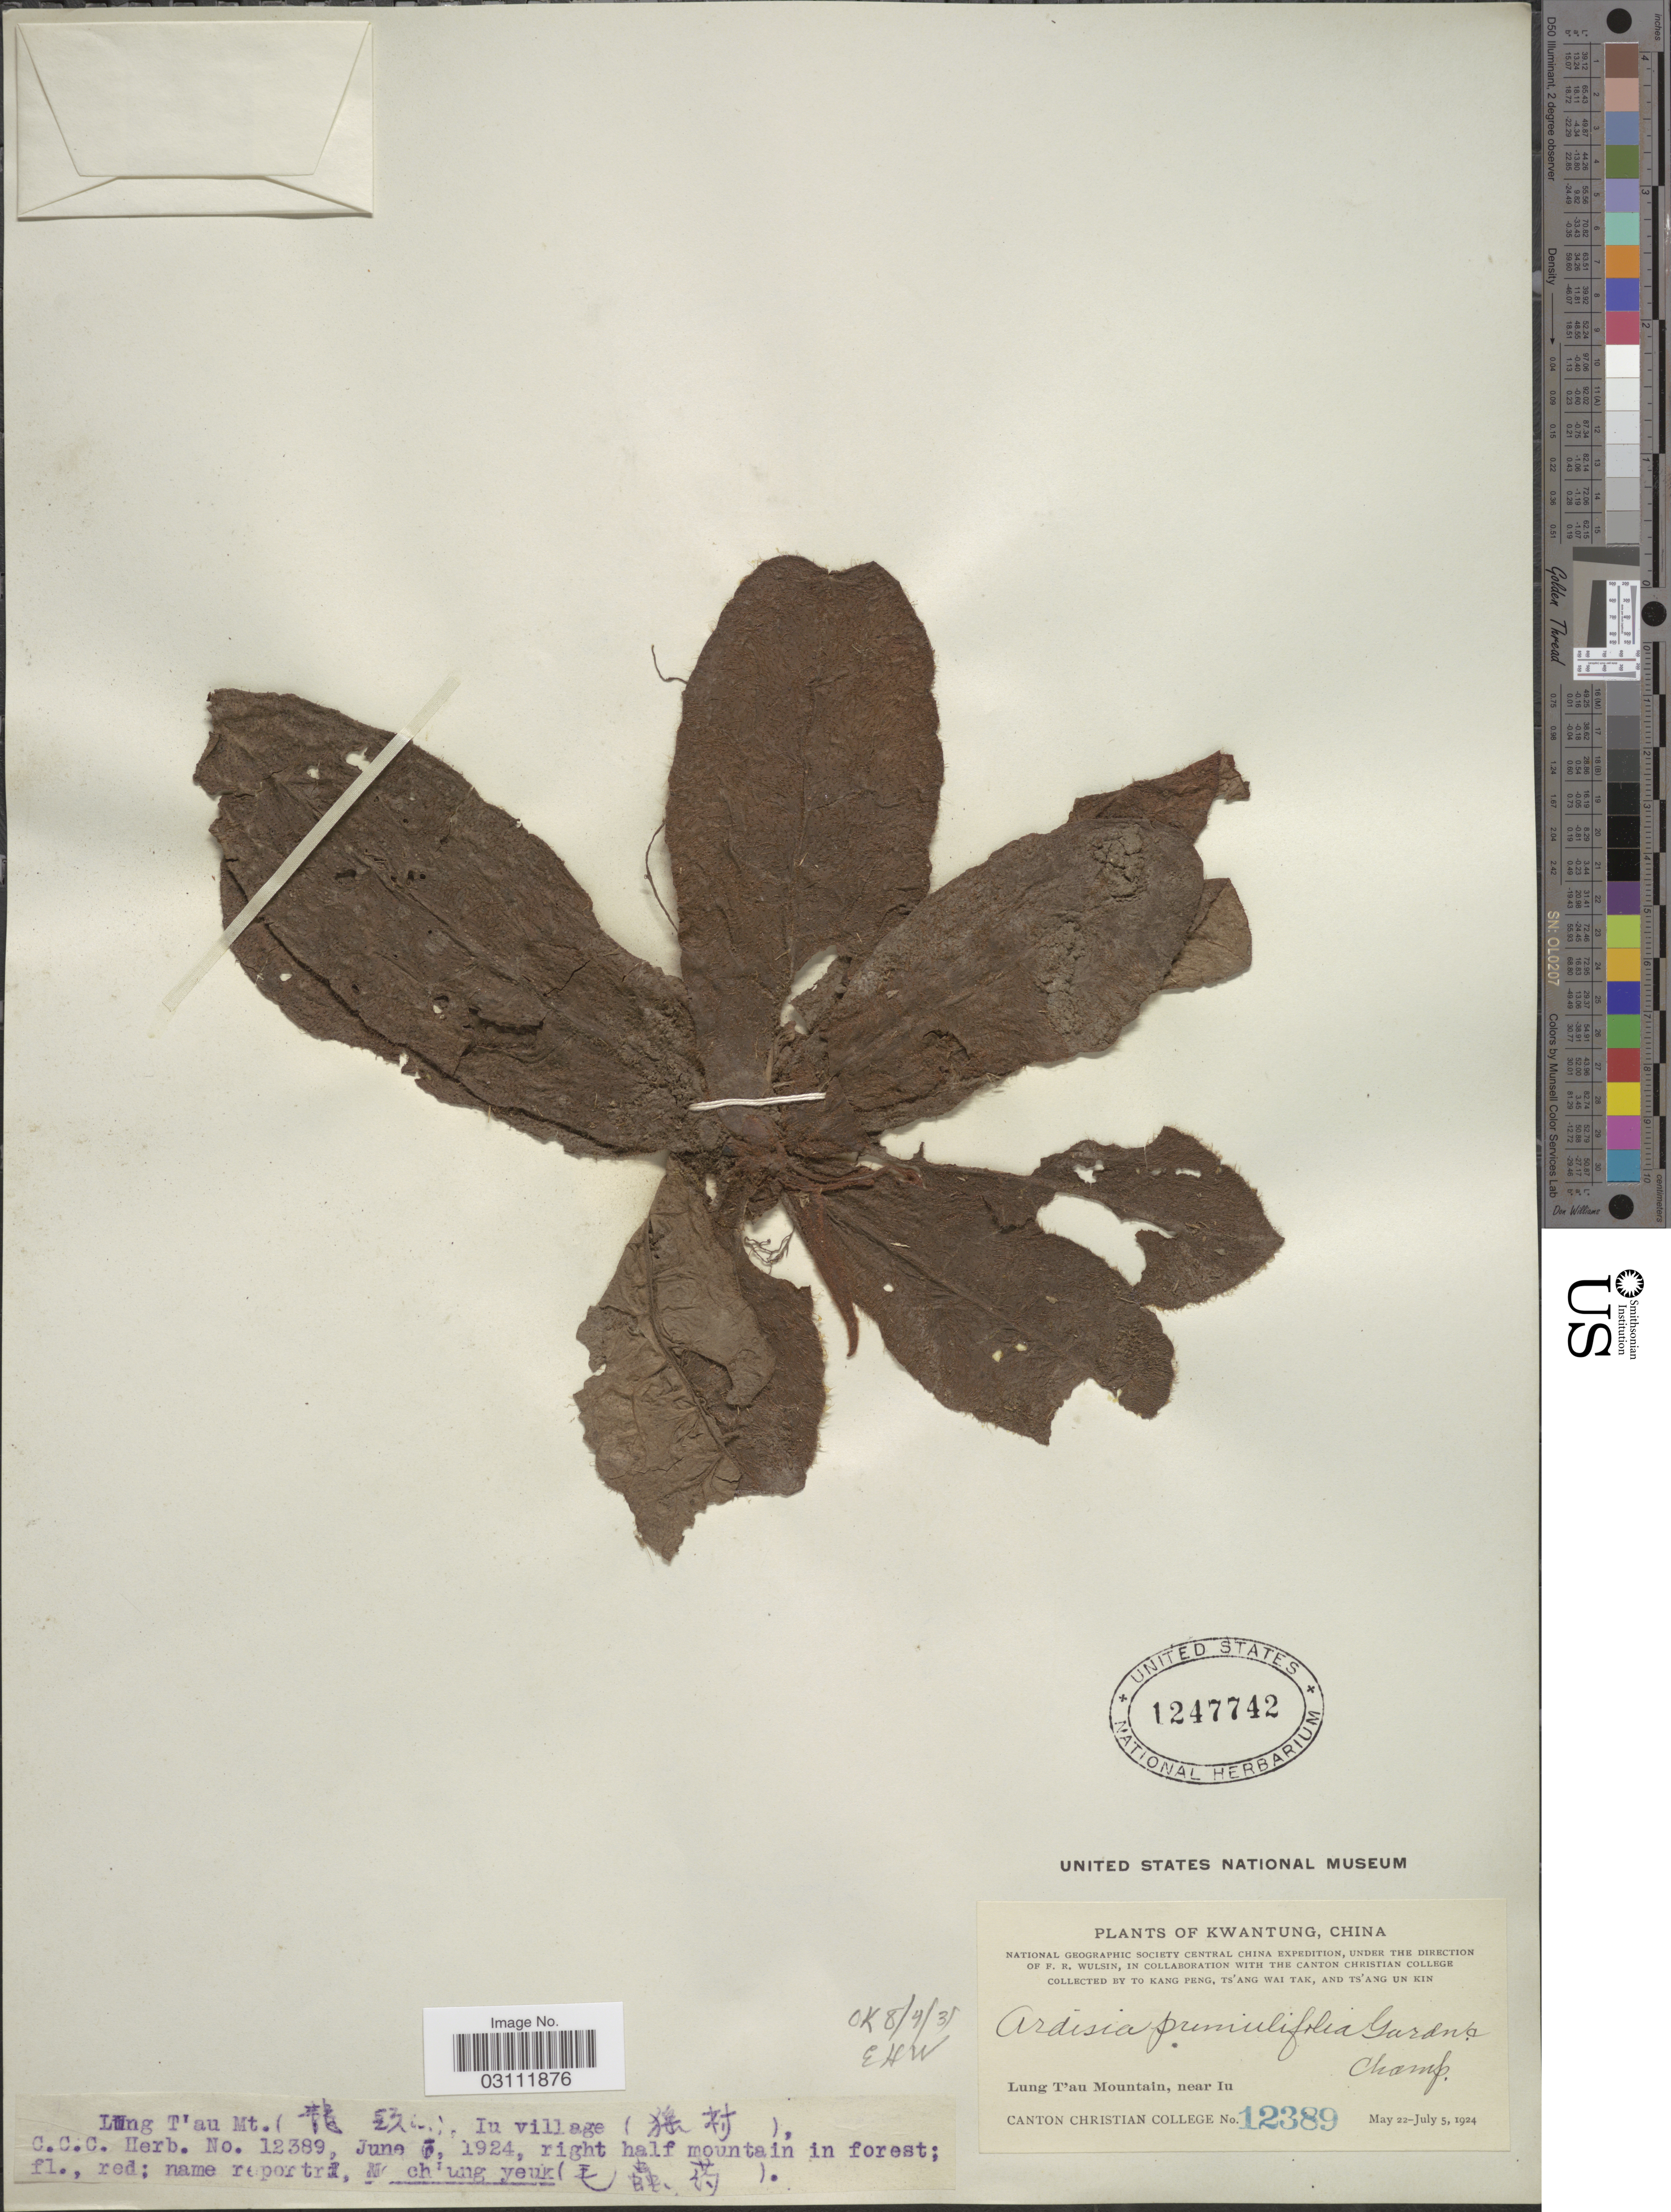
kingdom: Plantae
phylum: Tracheophyta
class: Magnoliopsida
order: Ericales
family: Primulaceae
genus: Ardisia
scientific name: Ardisia primulifolia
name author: Gardner & Champ.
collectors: T. K. Peng, W. T. Tsang & Ts' Ang Un Kin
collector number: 12389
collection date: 1924-06-06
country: China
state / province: Guangdong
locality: Kwangtung. Lung T'au Mountain, near Iu. Iu village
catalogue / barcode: US 1247742